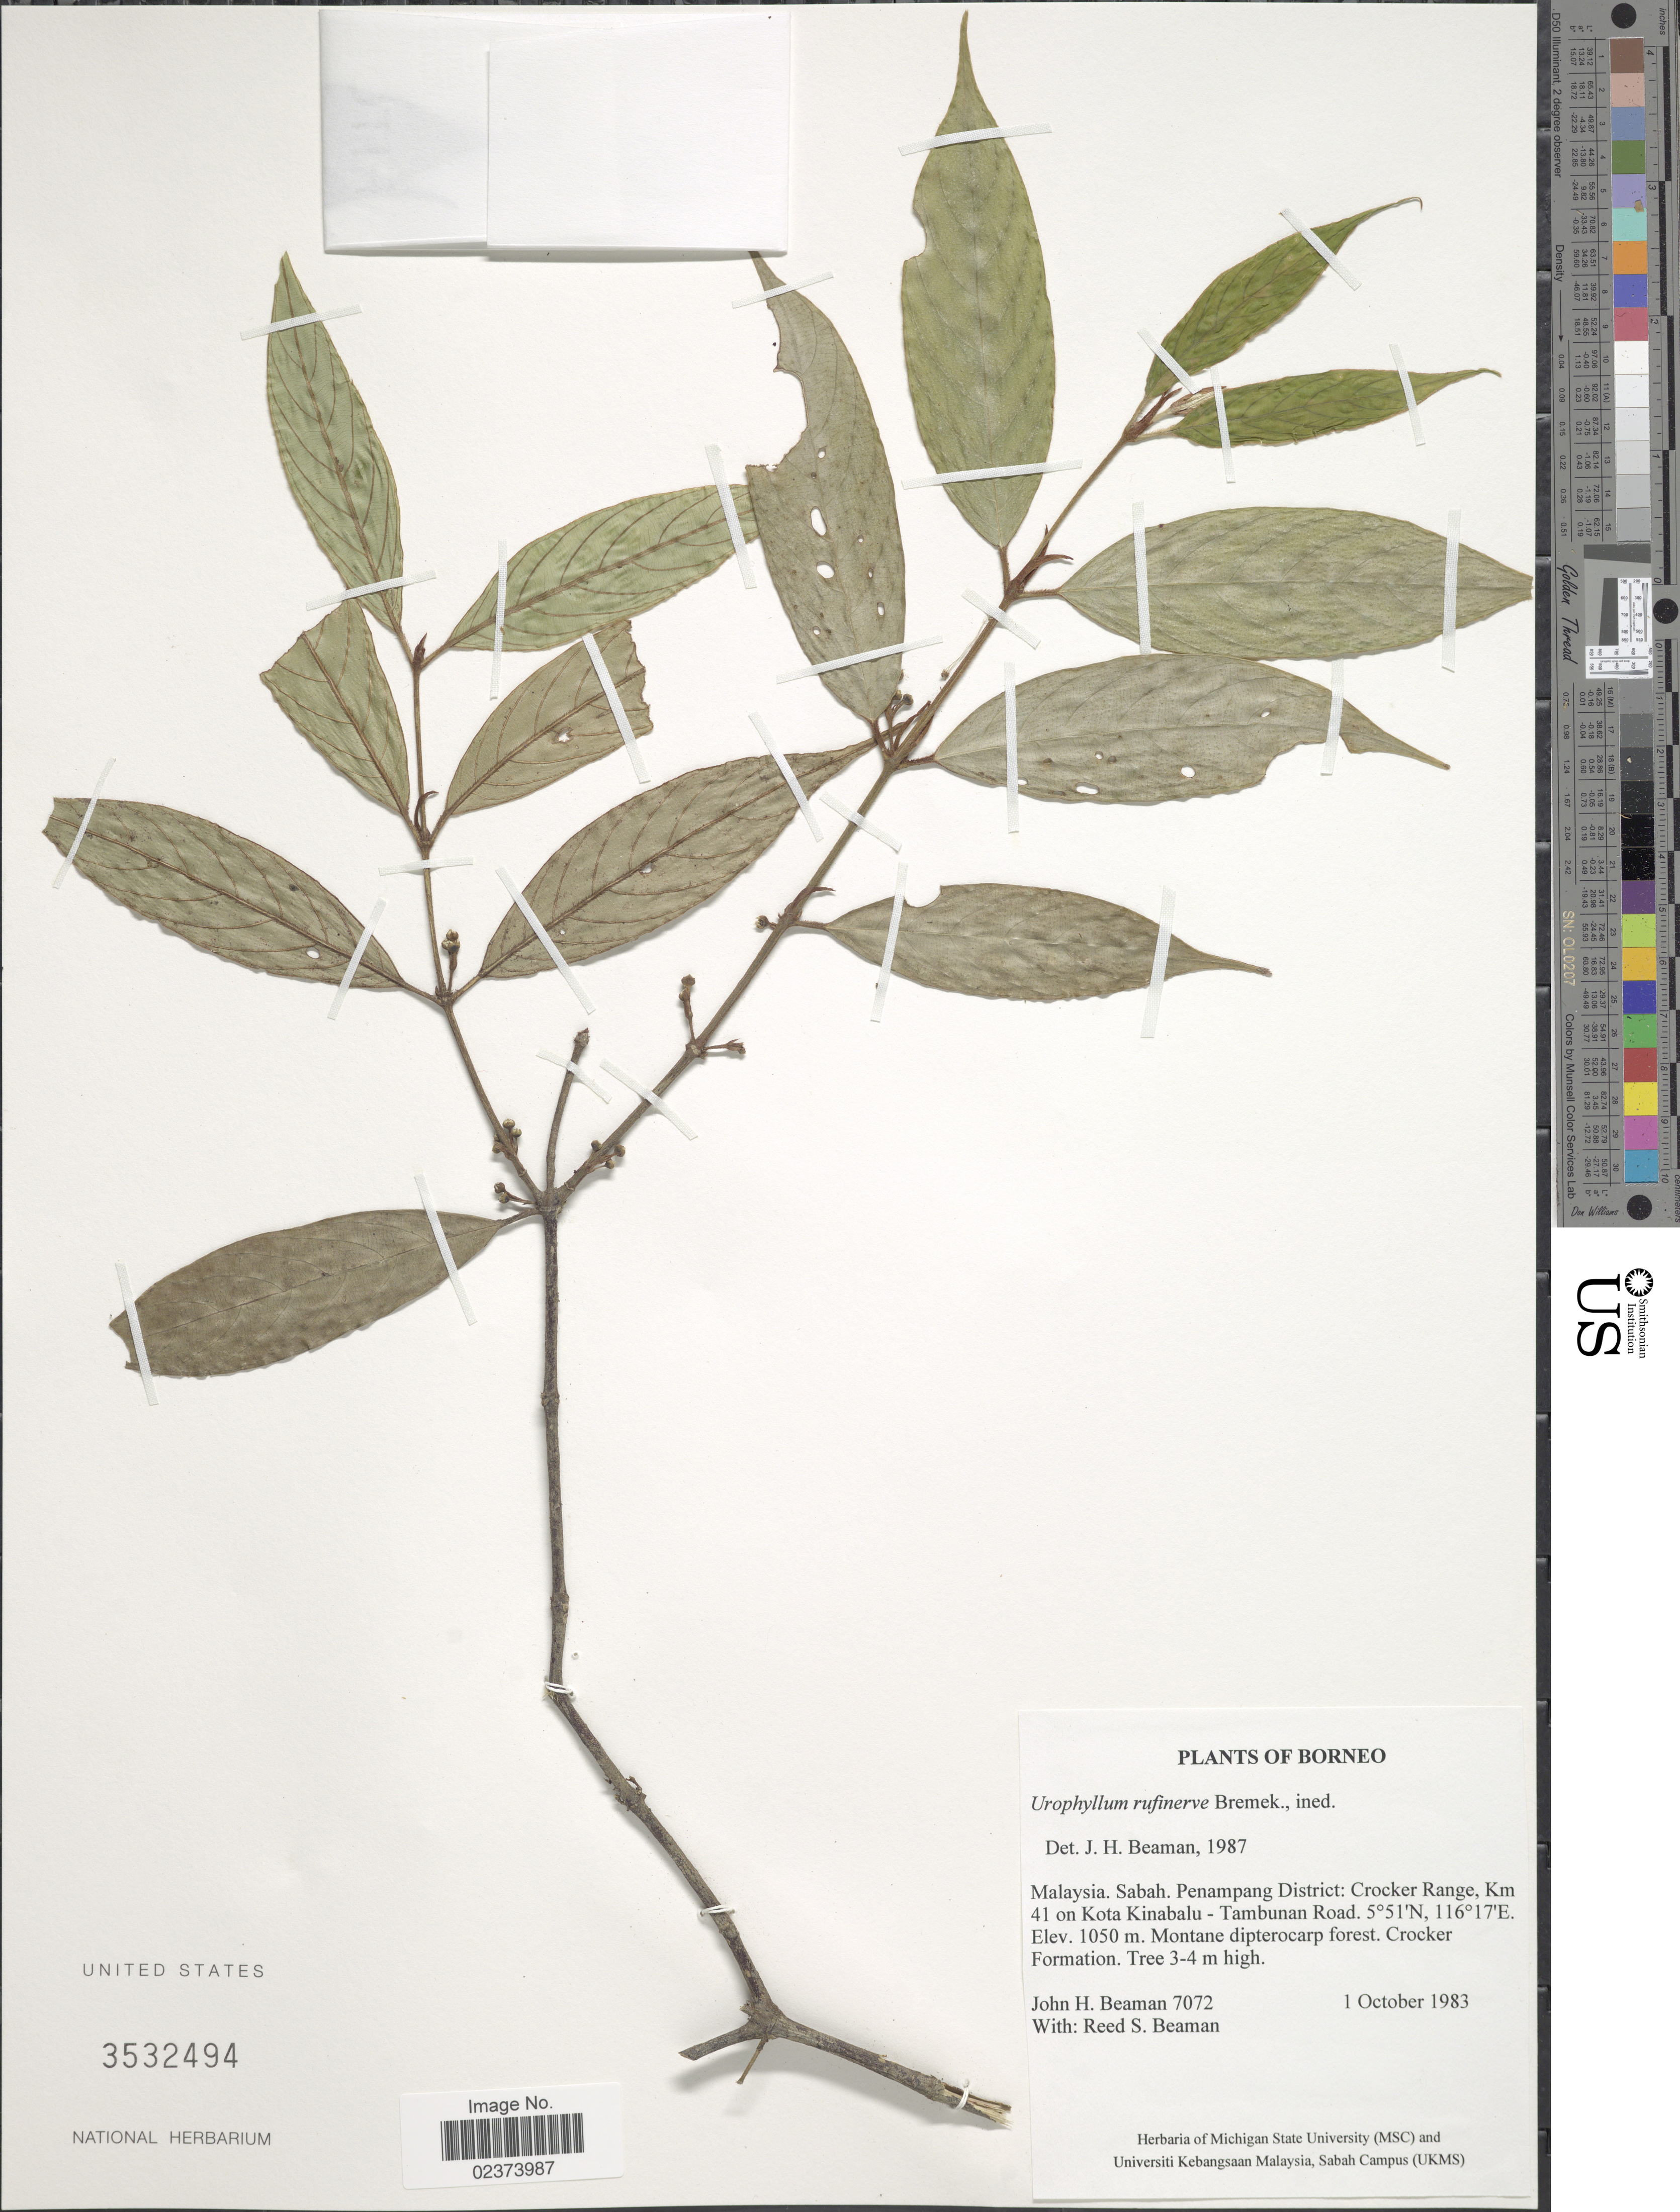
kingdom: Plantae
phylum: Tracheophyta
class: Magnoliopsida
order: Gentianales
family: Rubiaceae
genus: Urophyllum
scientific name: Urophyllum rufinerve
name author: Bremek.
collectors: J. H. Beaman & R. S. Beaman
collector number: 7072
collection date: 1983-10-01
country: Malaysia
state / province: Sabah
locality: Borneo, Penampang District: Crocker Range, Km 41 on Kota Kinabalu - Tambunan Road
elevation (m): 1050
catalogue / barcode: US 3532494